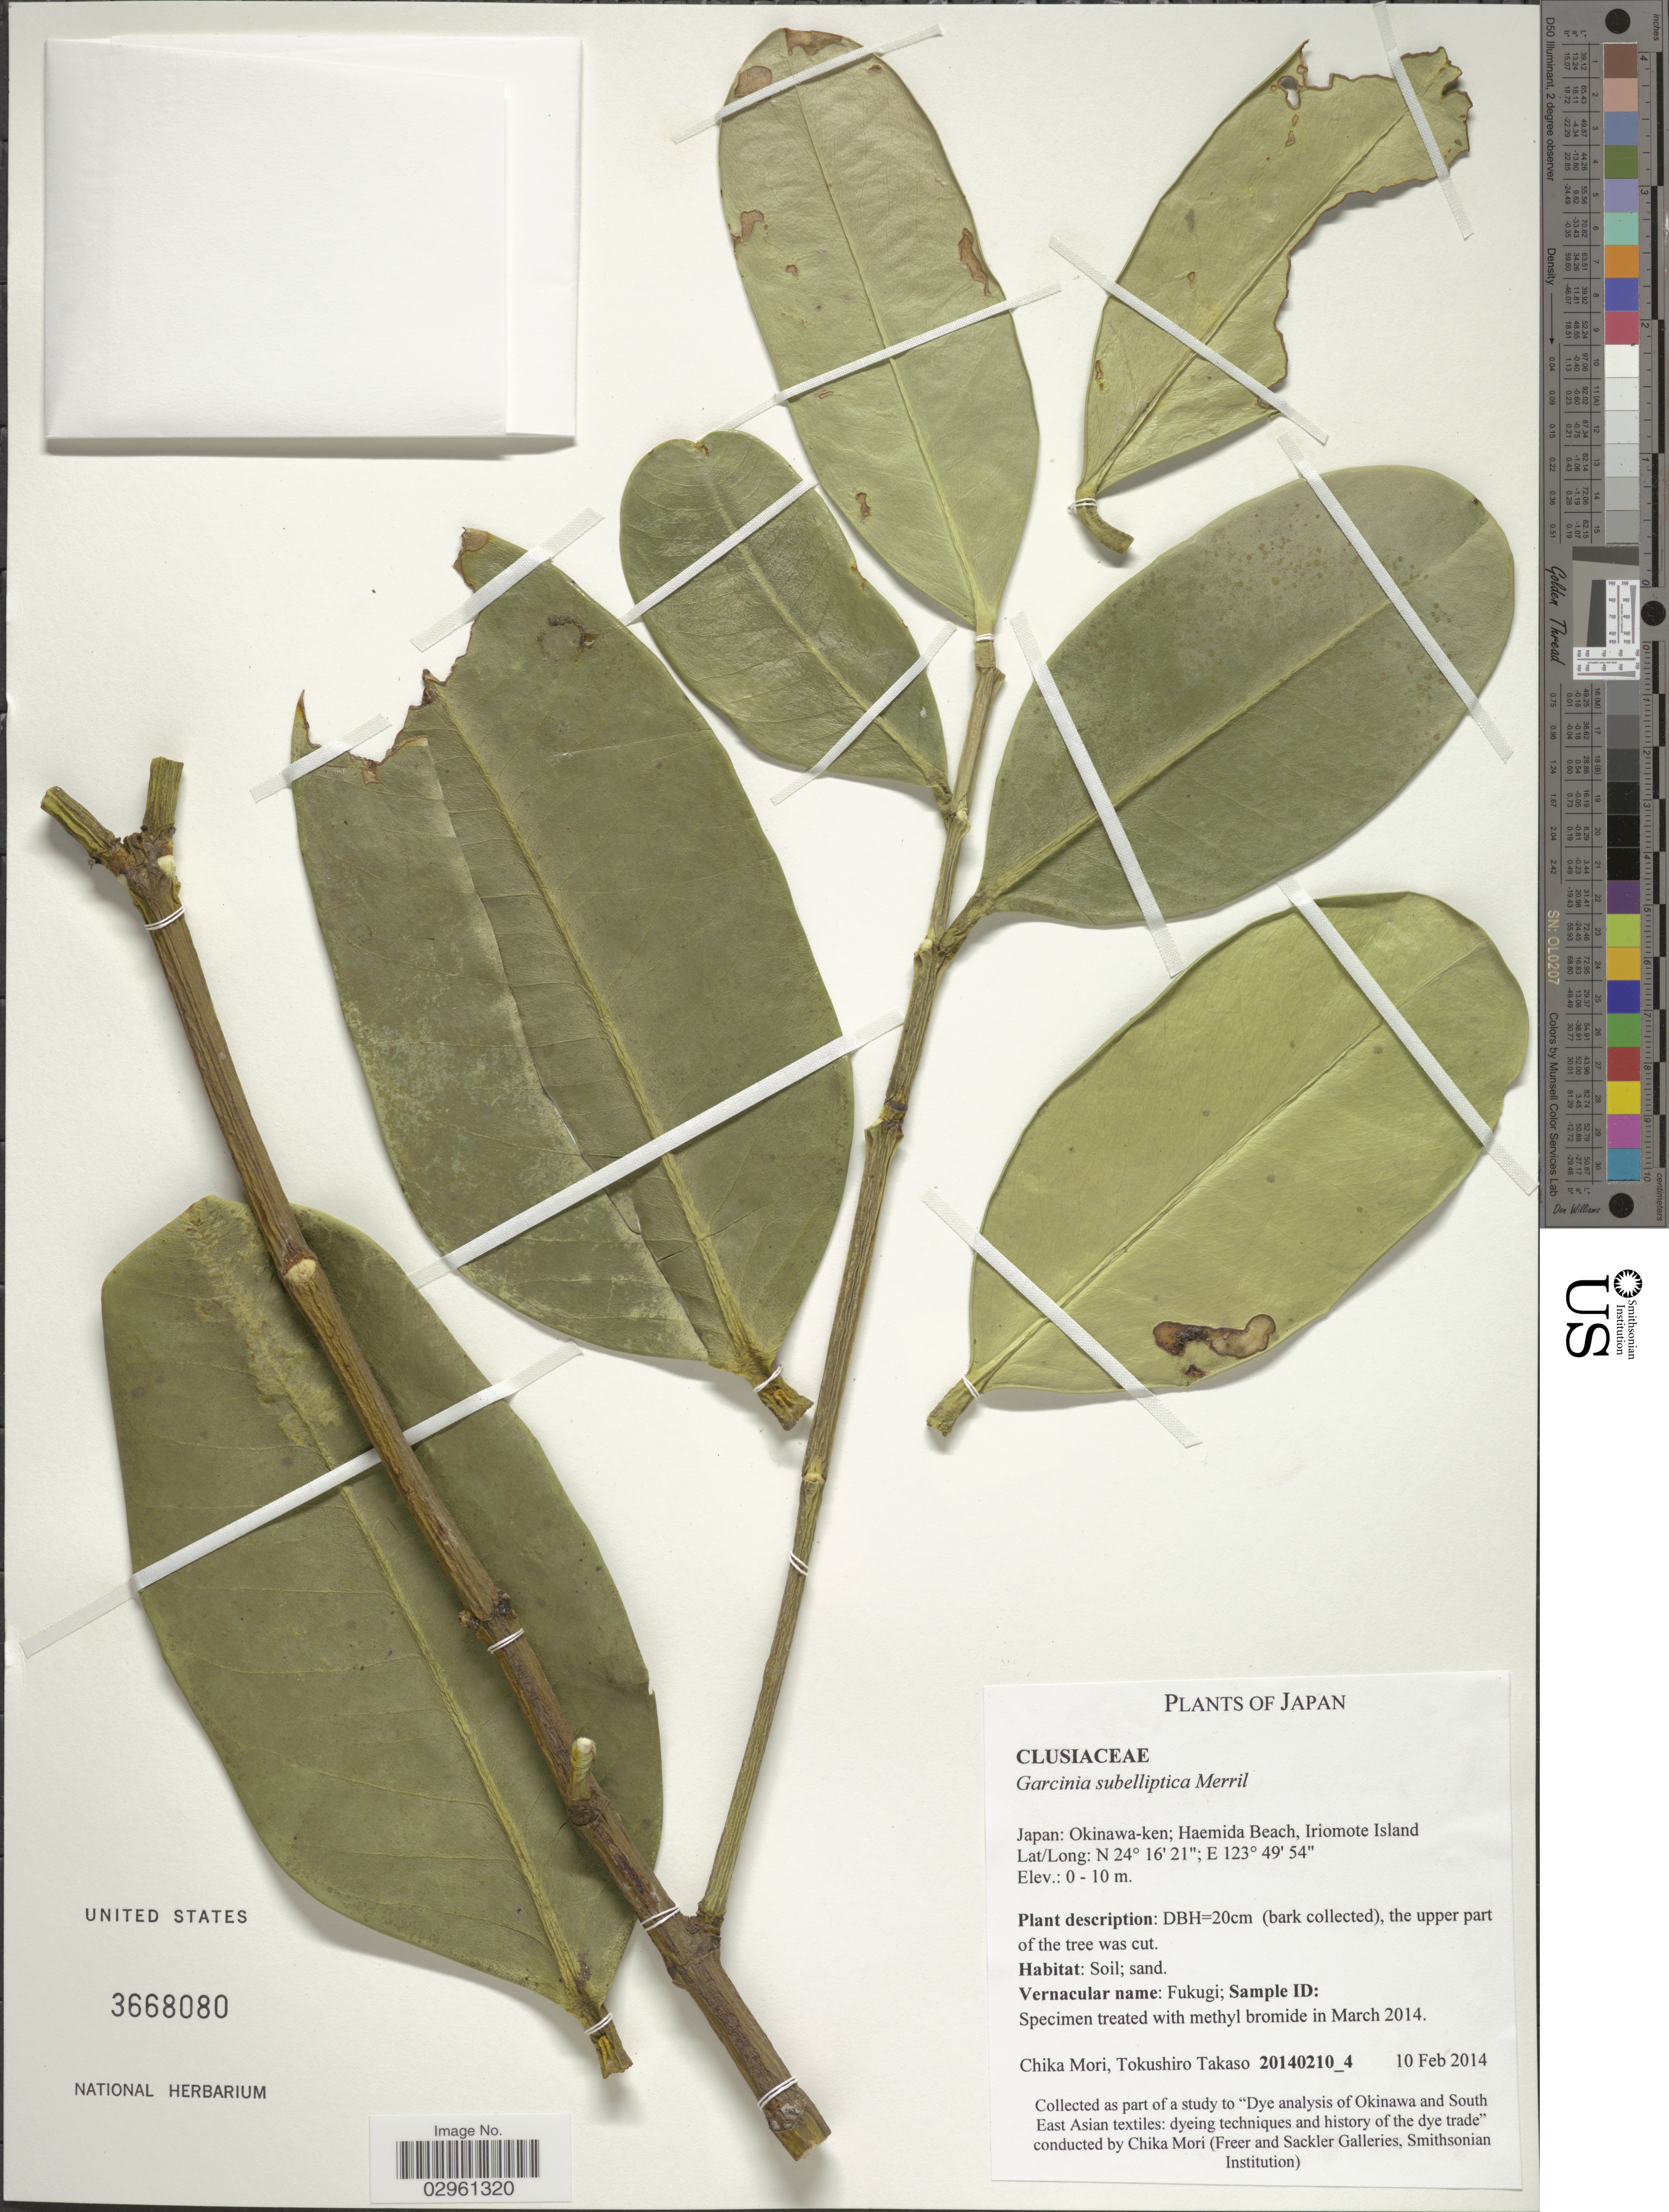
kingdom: Plantae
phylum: Tracheophyta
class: Magnoliopsida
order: Malpighiales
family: Clusiaceae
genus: Garcinia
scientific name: Garcinia subelliptica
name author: Merr.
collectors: C. Mori & T. Takaso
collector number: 20140210_4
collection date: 2014-02-10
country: Japan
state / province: Okinawa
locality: Okinawa-ken; Haemida Beach, Iriomote Island.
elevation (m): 0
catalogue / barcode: US 3668080